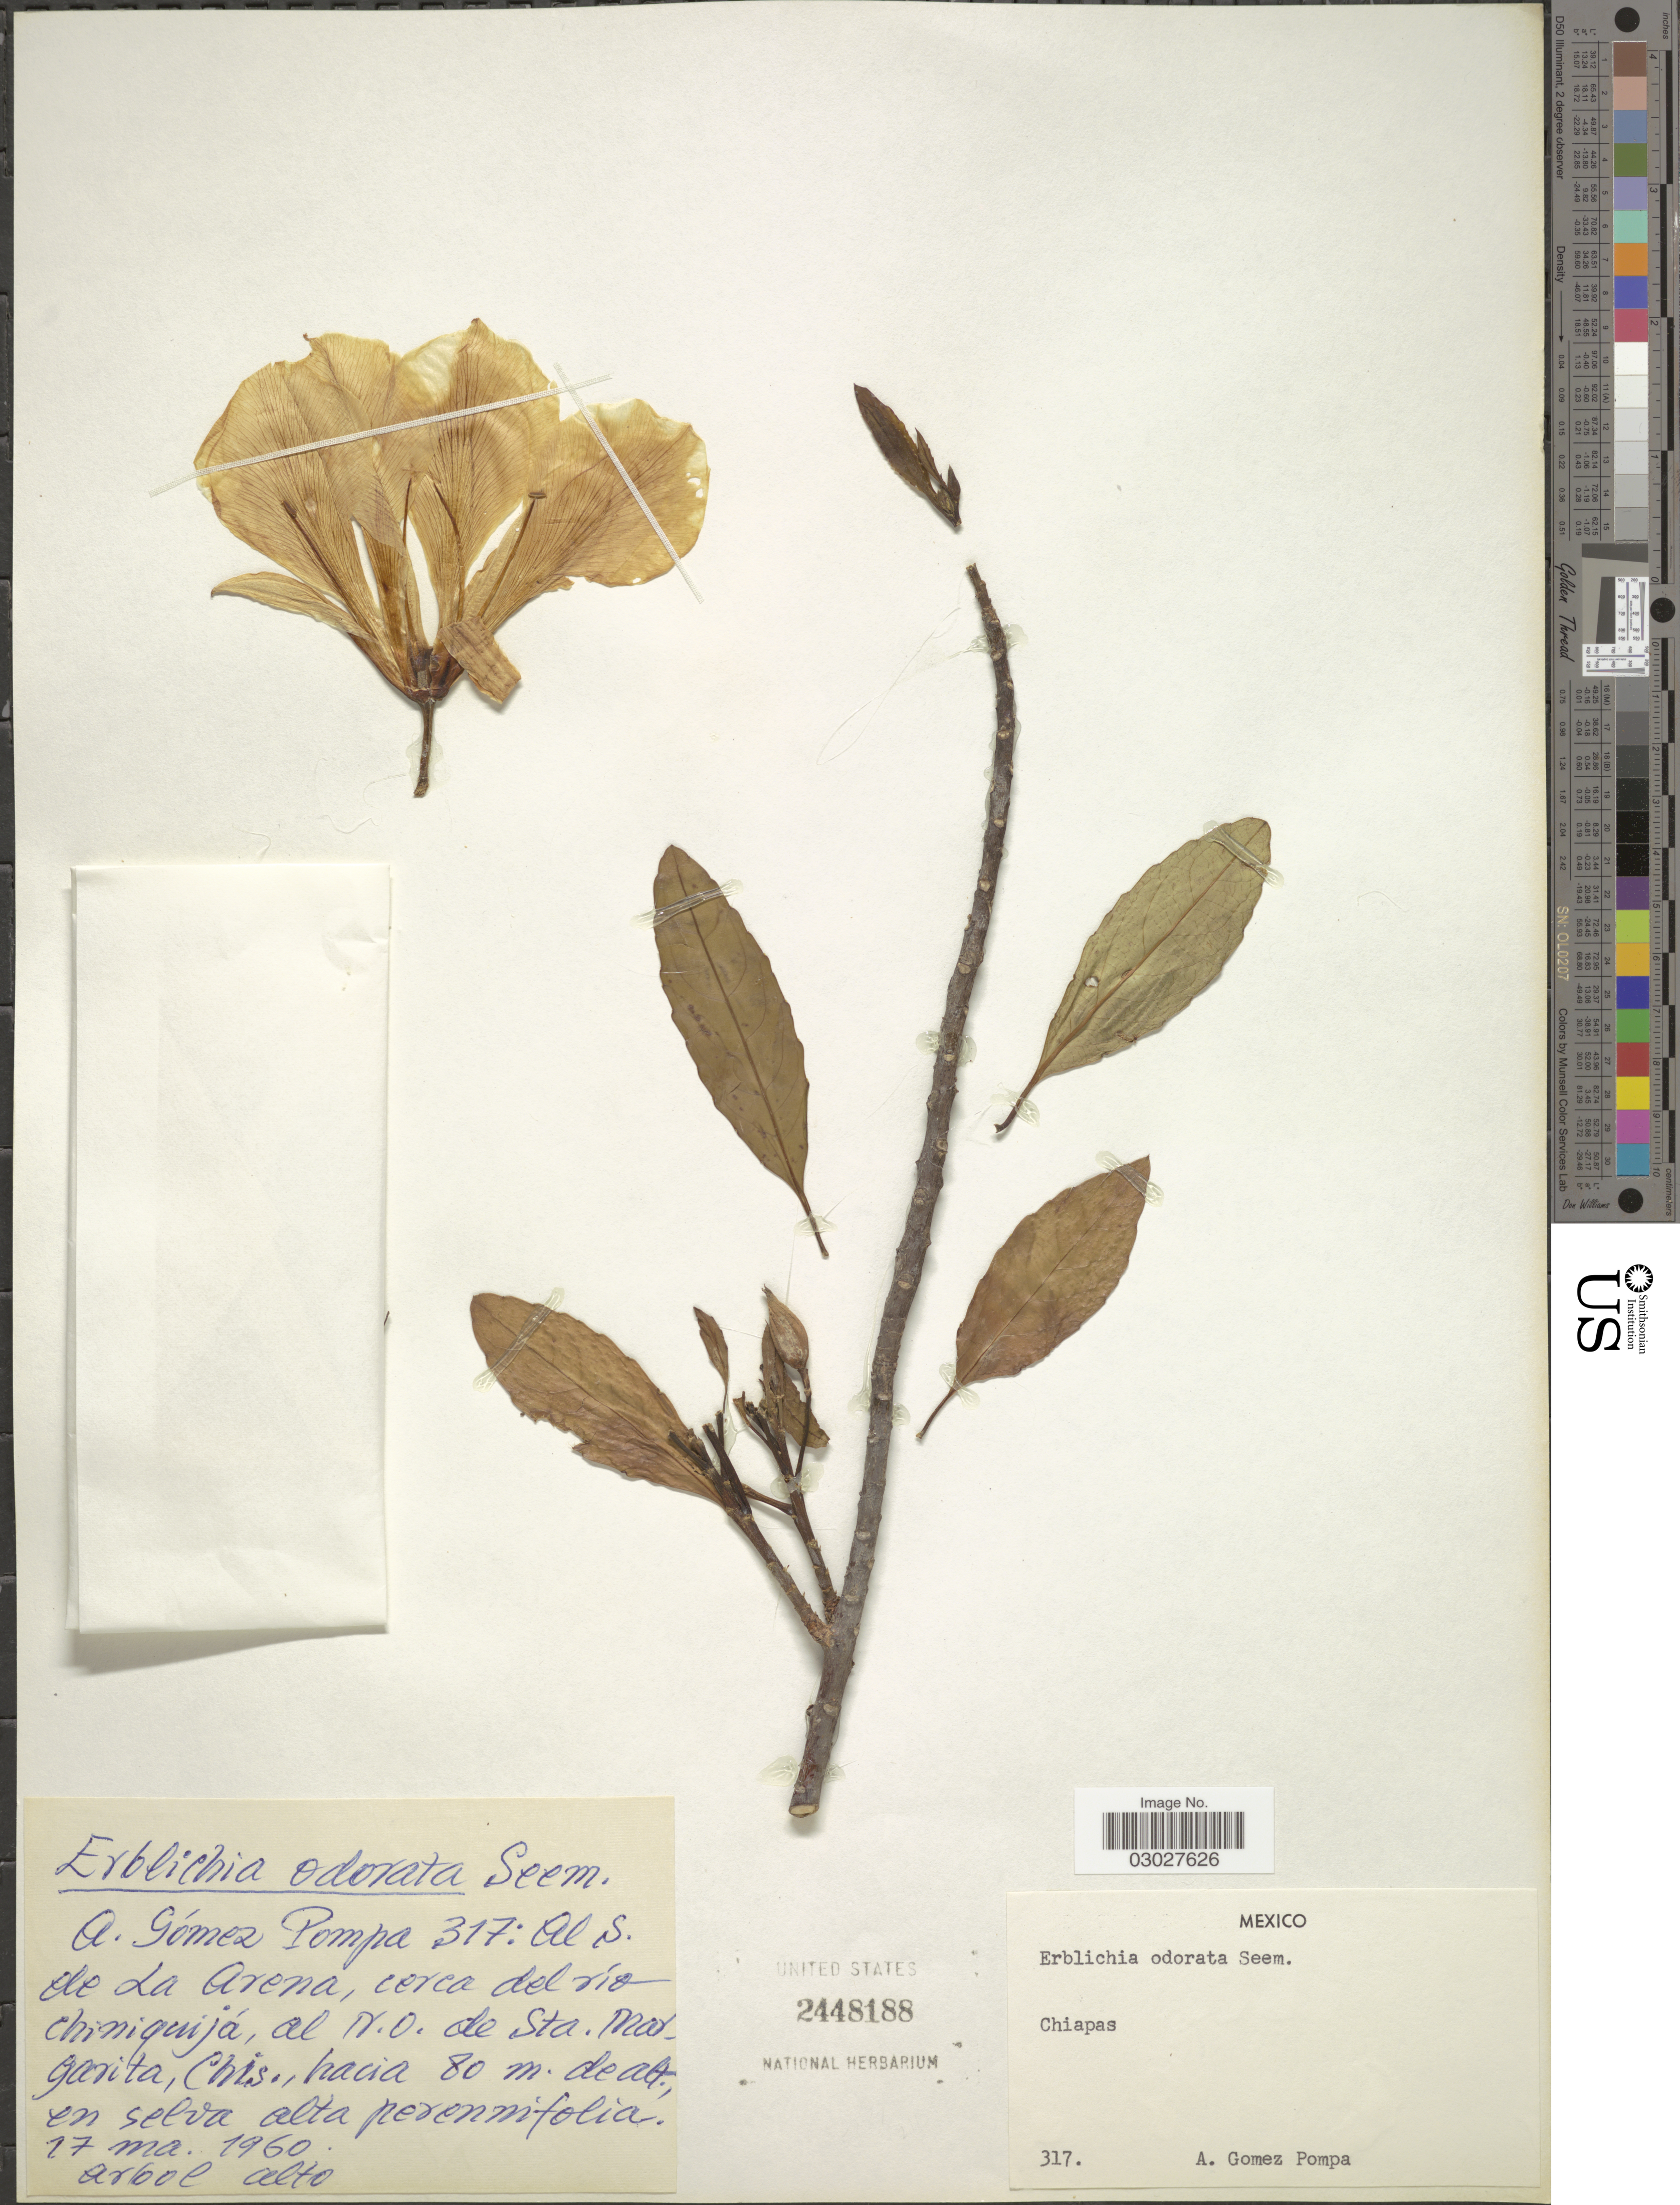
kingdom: Plantae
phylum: Tracheophyta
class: Magnoliopsida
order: Malpighiales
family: Turneraceae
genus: Erblichia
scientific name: Erblichia odorata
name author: Seem.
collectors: A. Gómez Pompa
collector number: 317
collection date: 1960-05-17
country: Mexico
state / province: Chiapas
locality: Al S. de La Arena, cerca del río Chiniquijá, al N. O. de Sta. Margarita.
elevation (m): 80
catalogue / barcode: US 2448188